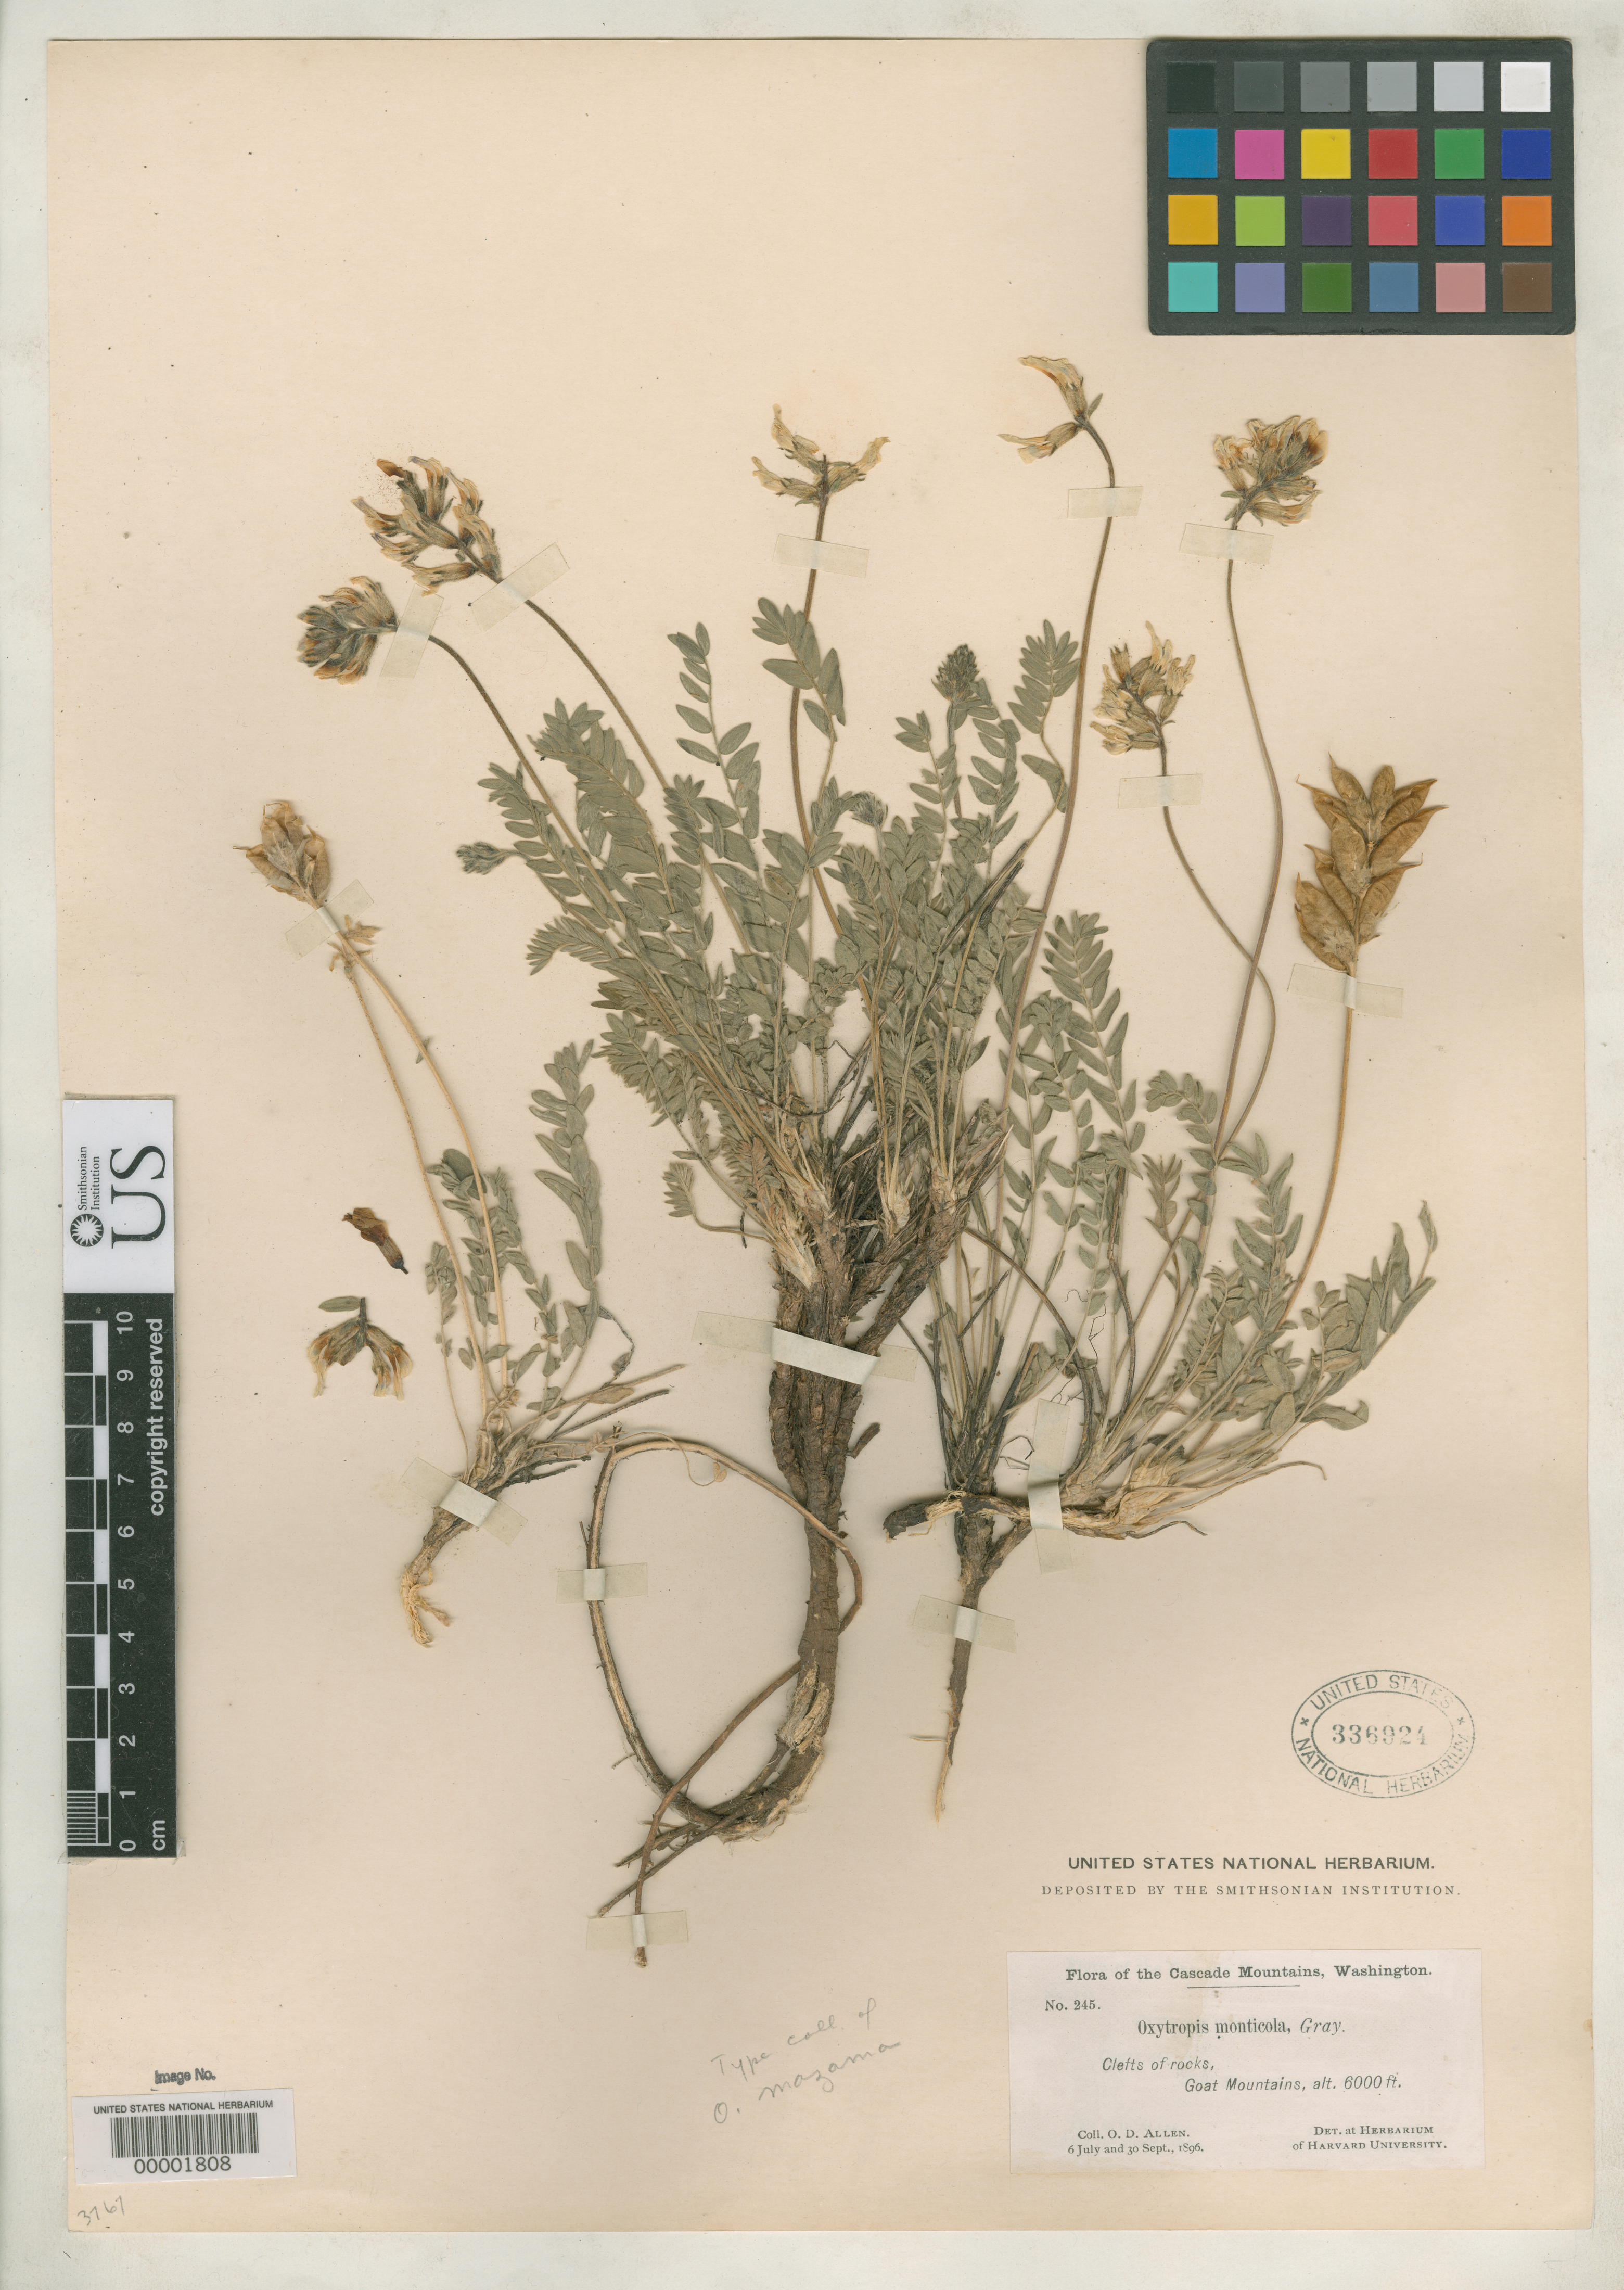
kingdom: Plantae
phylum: Tracheophyta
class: Magnoliopsida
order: Fabales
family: Fabaceae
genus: Oxytropis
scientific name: Oxytropis mazama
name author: H. St. John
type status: Isotype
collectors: O. D. Allen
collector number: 245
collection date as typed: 06 Jul 1896 to 30 Sep 1896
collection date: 1896-07-06/1896-09-30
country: United States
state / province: Washington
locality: Goat Mountains.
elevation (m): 1829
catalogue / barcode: US 336924